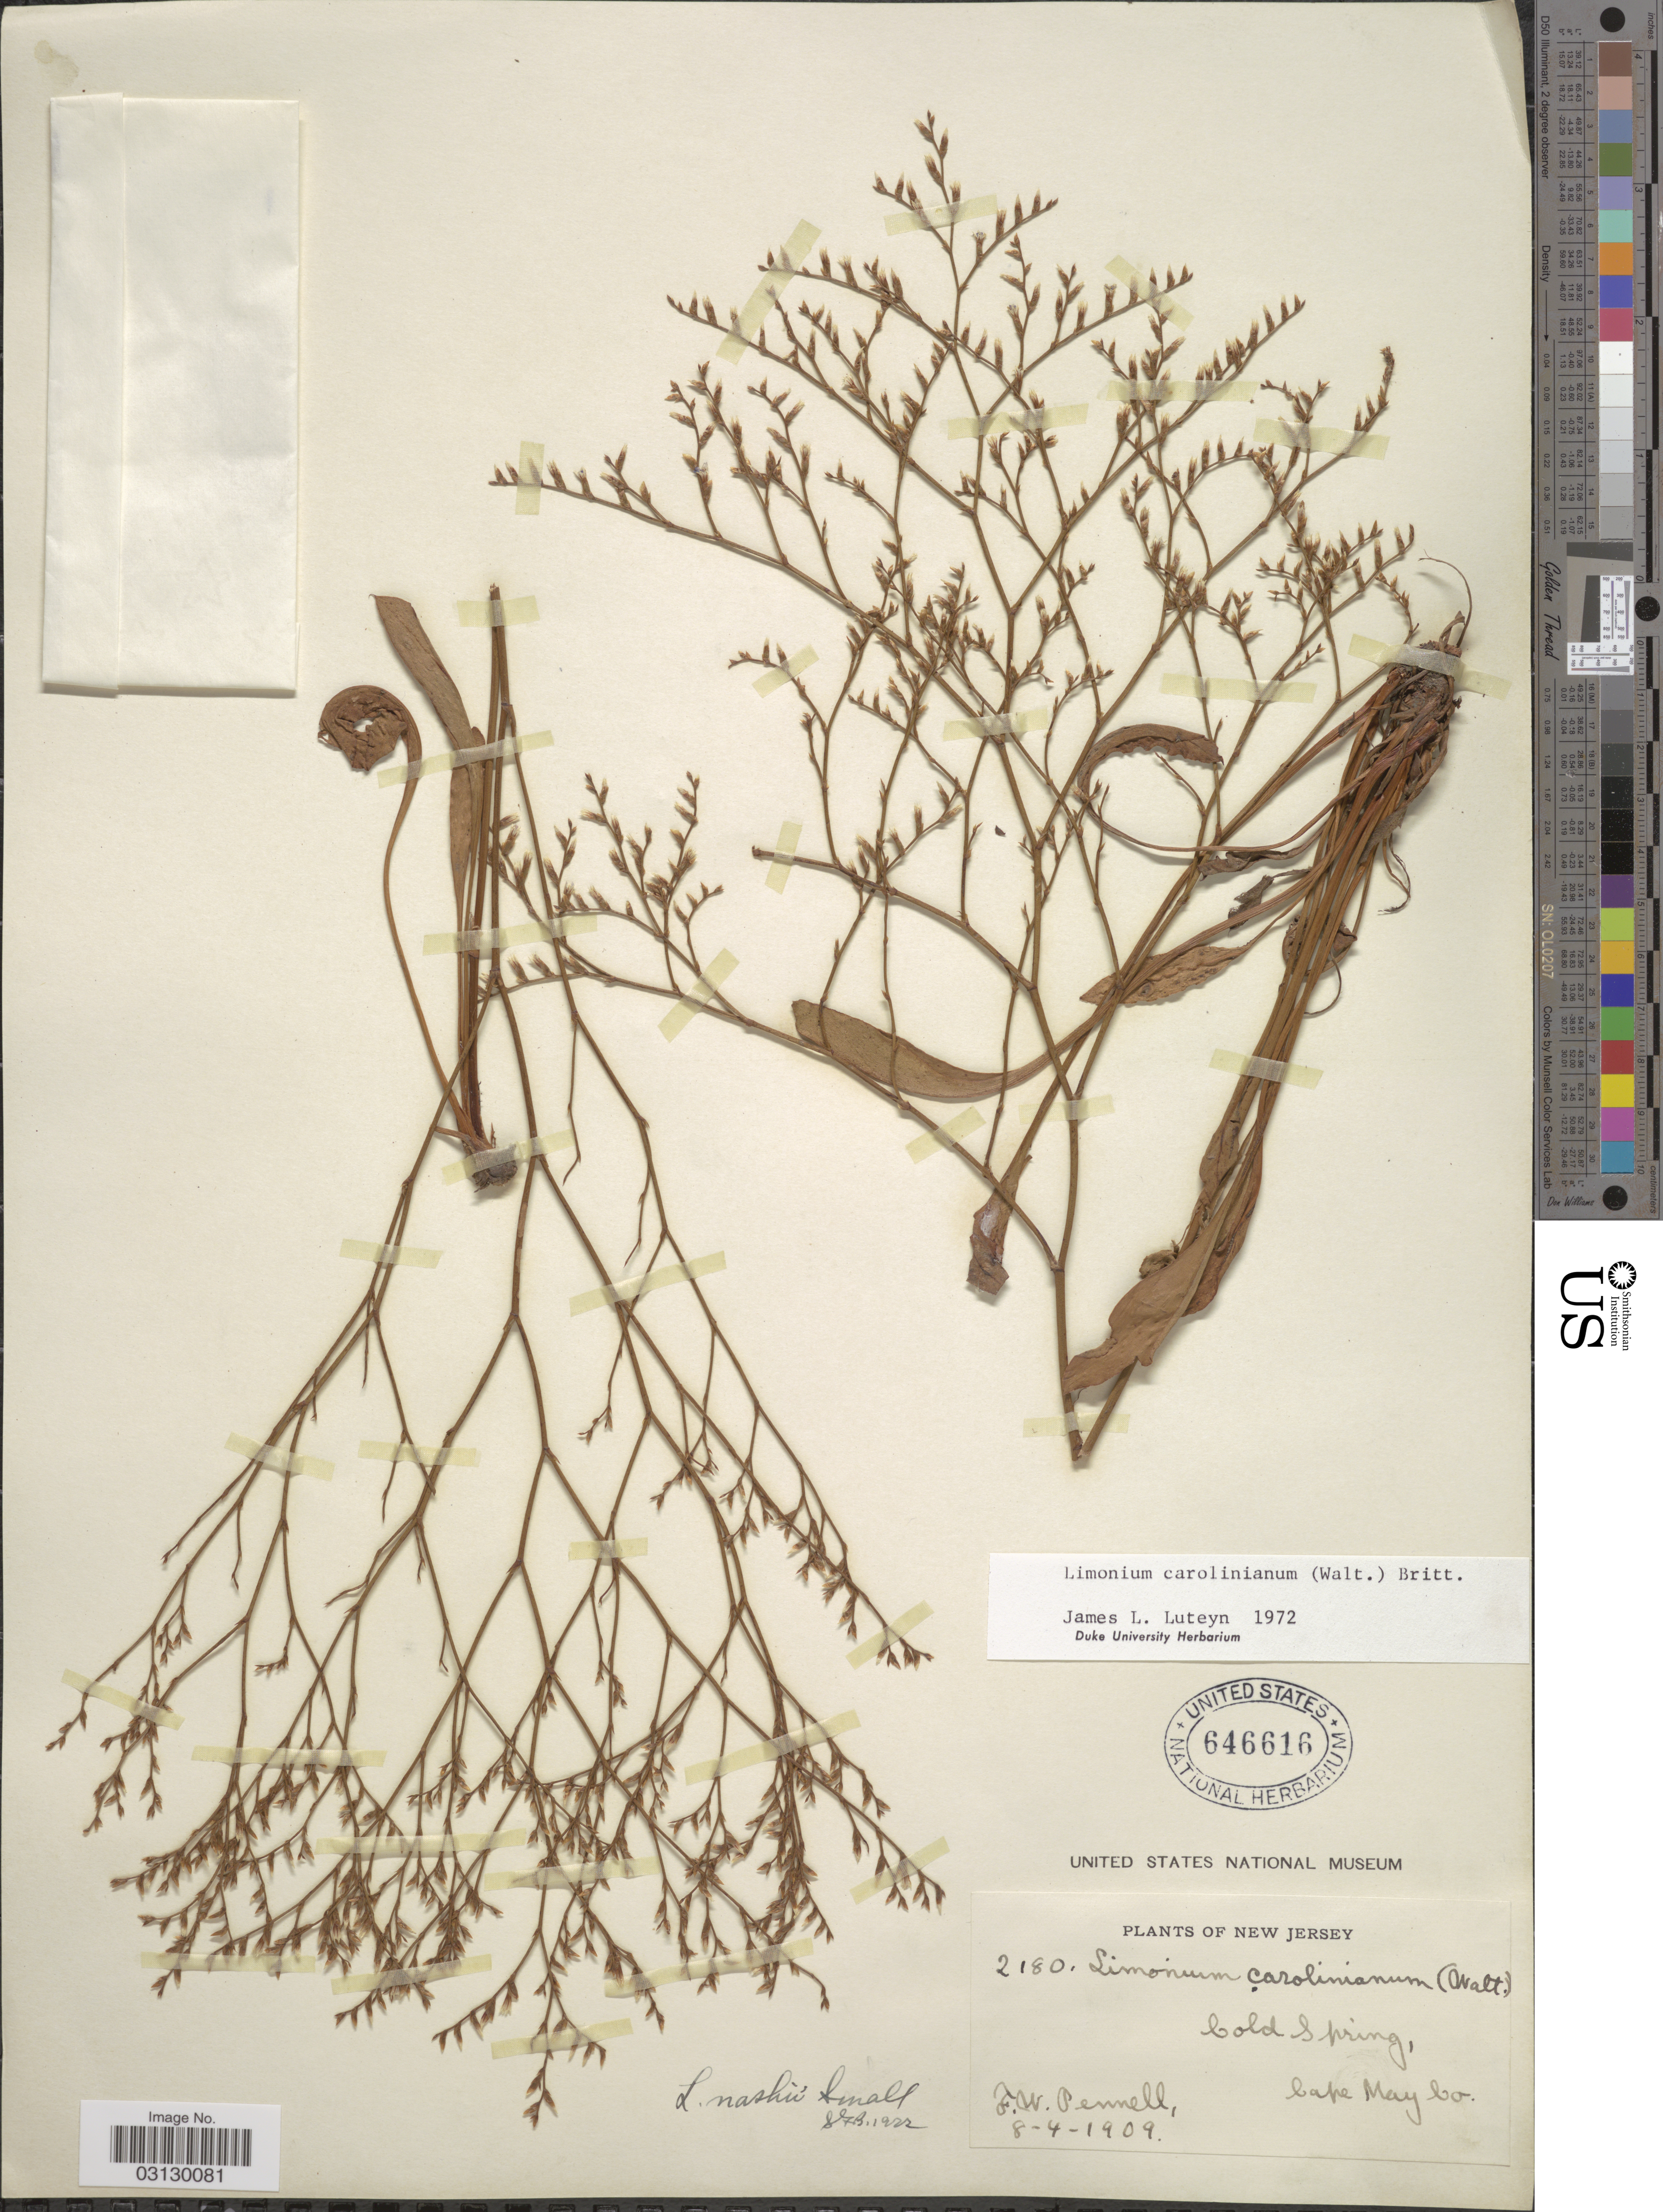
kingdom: Plantae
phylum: Tracheophyta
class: Magnoliopsida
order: Caryophyllales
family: Plumbaginaceae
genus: Limonium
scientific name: Limonium carolinianum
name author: (Walter) Britton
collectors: F. W. Pennell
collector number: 2180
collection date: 1909-08-04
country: United States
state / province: New Jersey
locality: Cold Spring, Cape May Co.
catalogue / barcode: US 646616